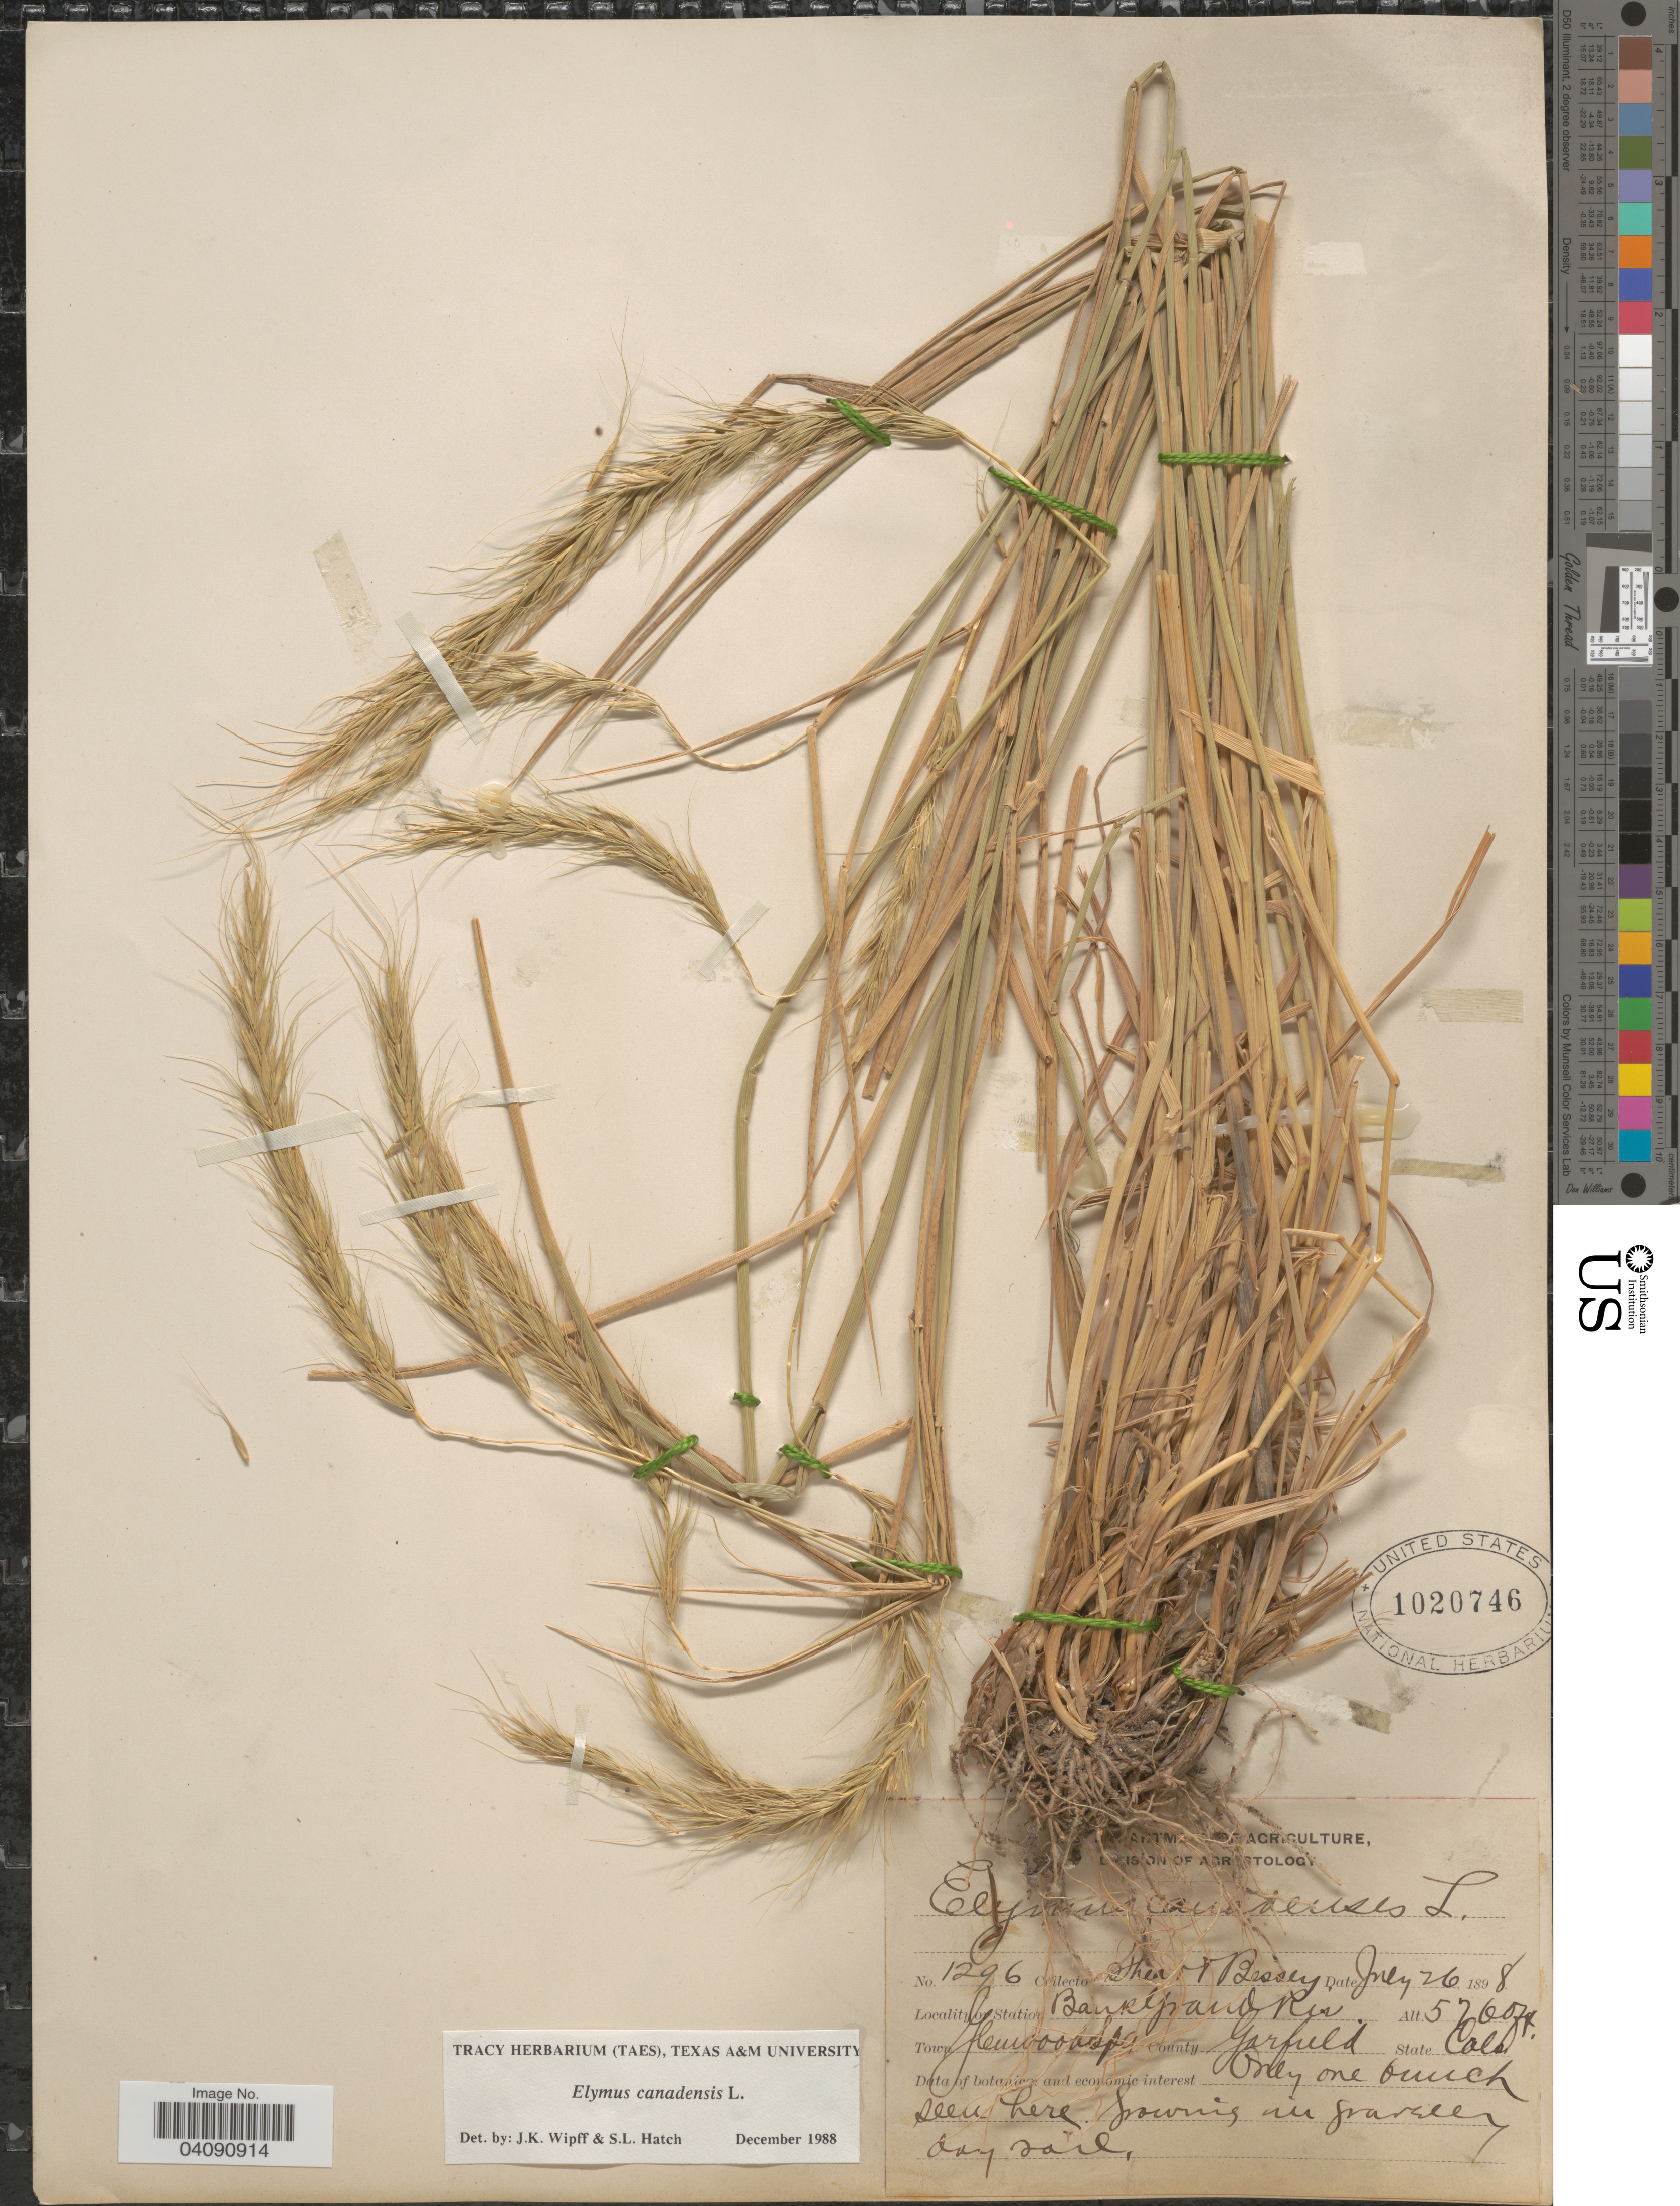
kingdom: Plantae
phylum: Tracheophyta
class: Liliopsida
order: Poales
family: Poaceae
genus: Elymus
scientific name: Elymus canadensis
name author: L.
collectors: -- Shear & -. Bessey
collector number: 1296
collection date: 1898-07-26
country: United States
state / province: Colorado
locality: Bank Grand Riv. Town Glenwood Spa. County Garfield.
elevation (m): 1756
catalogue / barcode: US 1020746